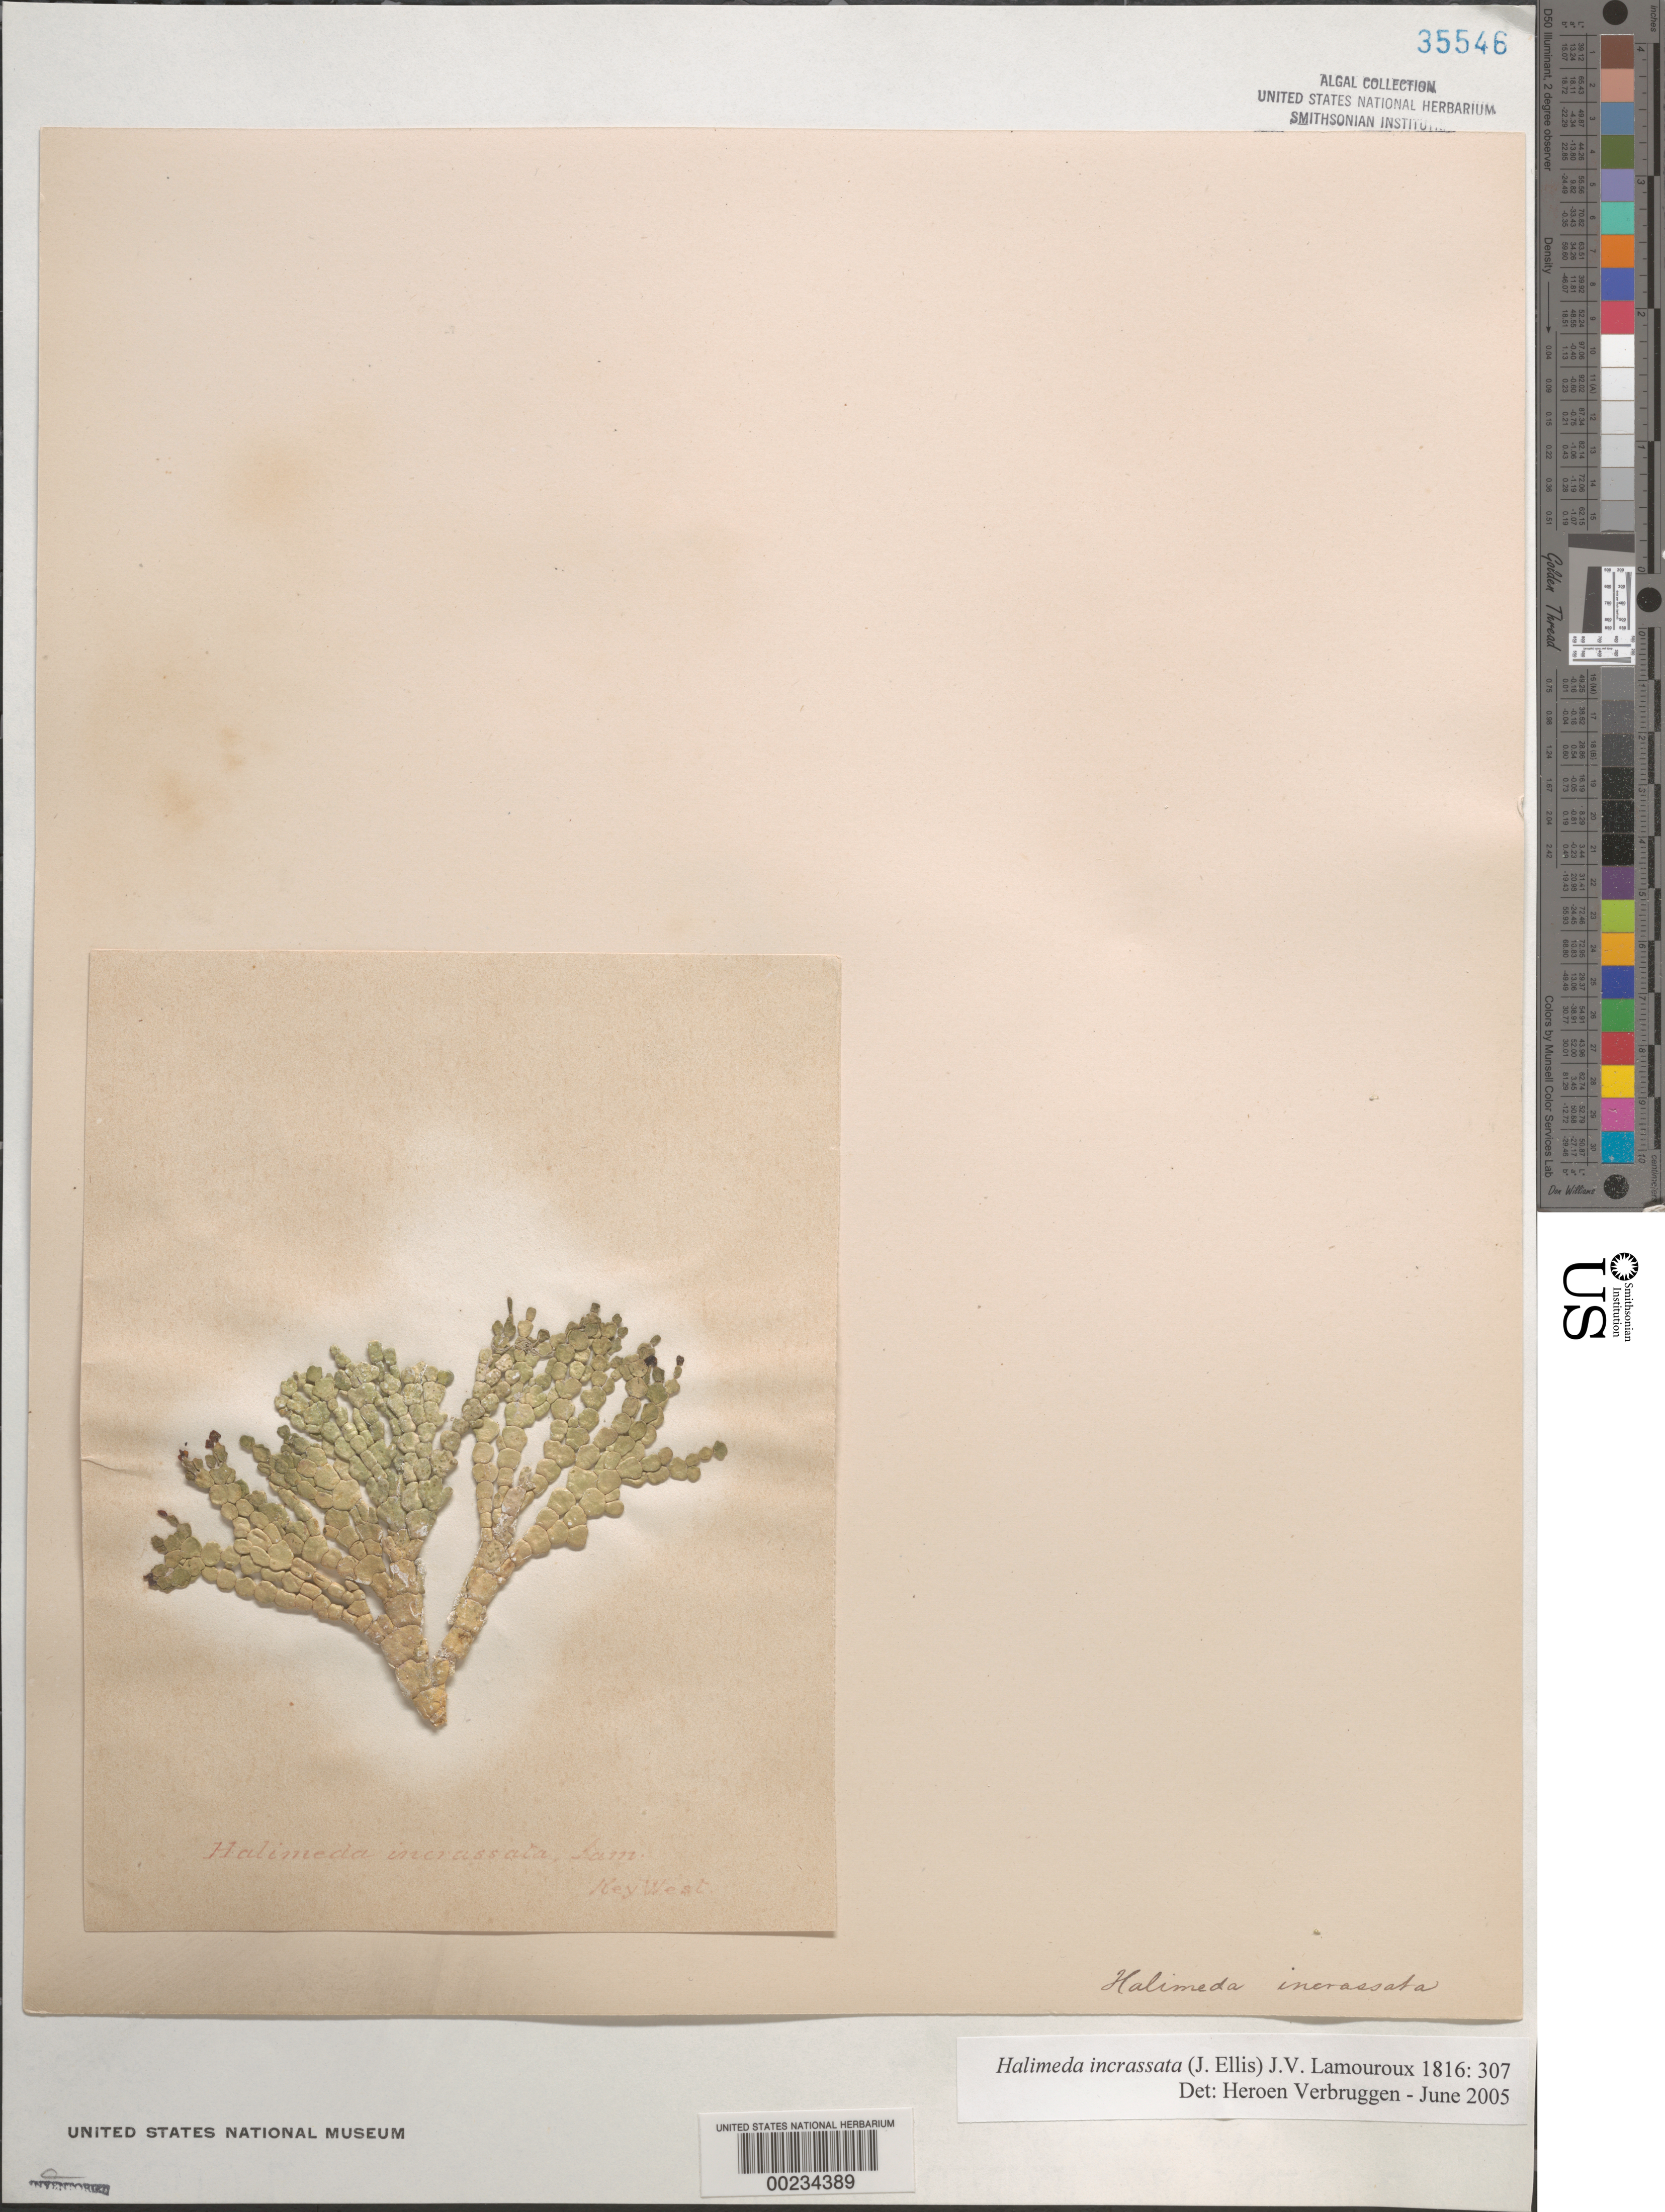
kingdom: Plantae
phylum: Chlorophyta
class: Ulvophyceae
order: Bryopsidales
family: Halimedaceae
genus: Halimeda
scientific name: Halimeda incrassata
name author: (J. Ellis) J.V.Lamouroux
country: United States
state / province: Florida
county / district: Monroe County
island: Key West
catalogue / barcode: US 35546